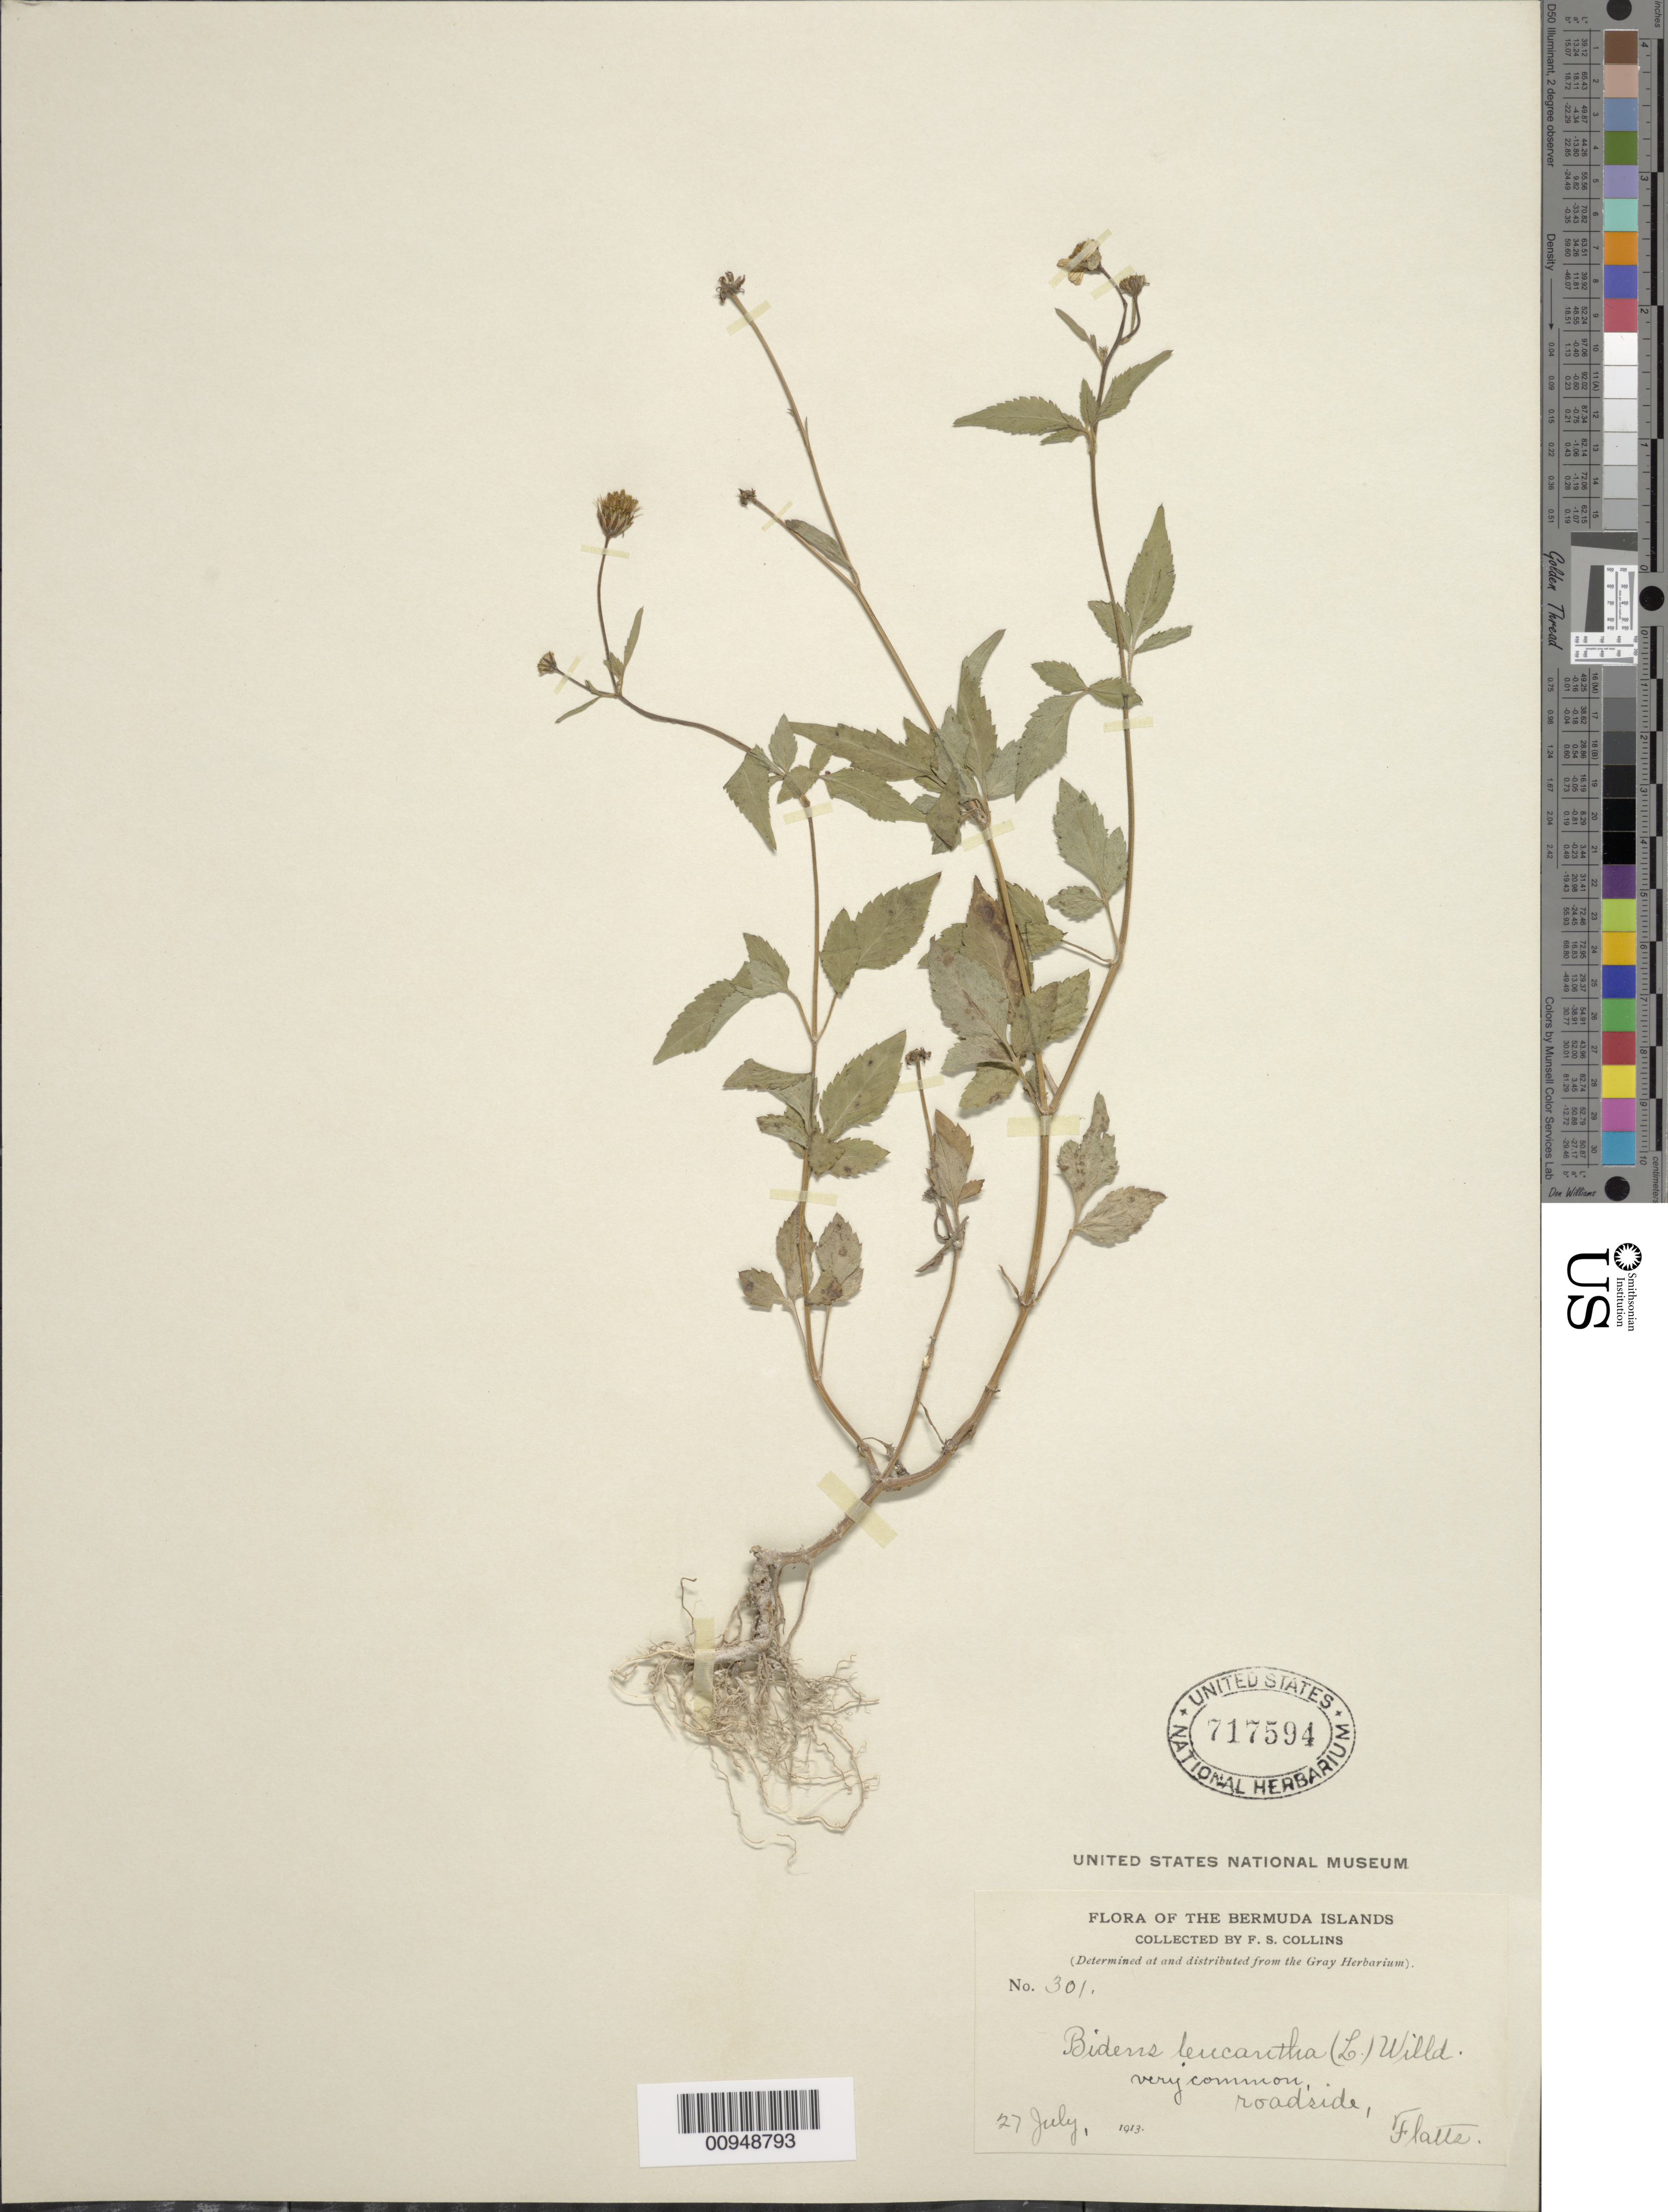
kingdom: Plantae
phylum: Tracheophyta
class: Magnoliopsida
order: Asterales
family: Asteraceae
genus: Bidens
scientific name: Bidens alba var. radiata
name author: (Sch. Bip.) R.E. Ballard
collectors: F. Collins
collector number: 301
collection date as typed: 27 Jul 1913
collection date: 1913-07-27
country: Bermuda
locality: Flatts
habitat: Roadside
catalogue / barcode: US 717594